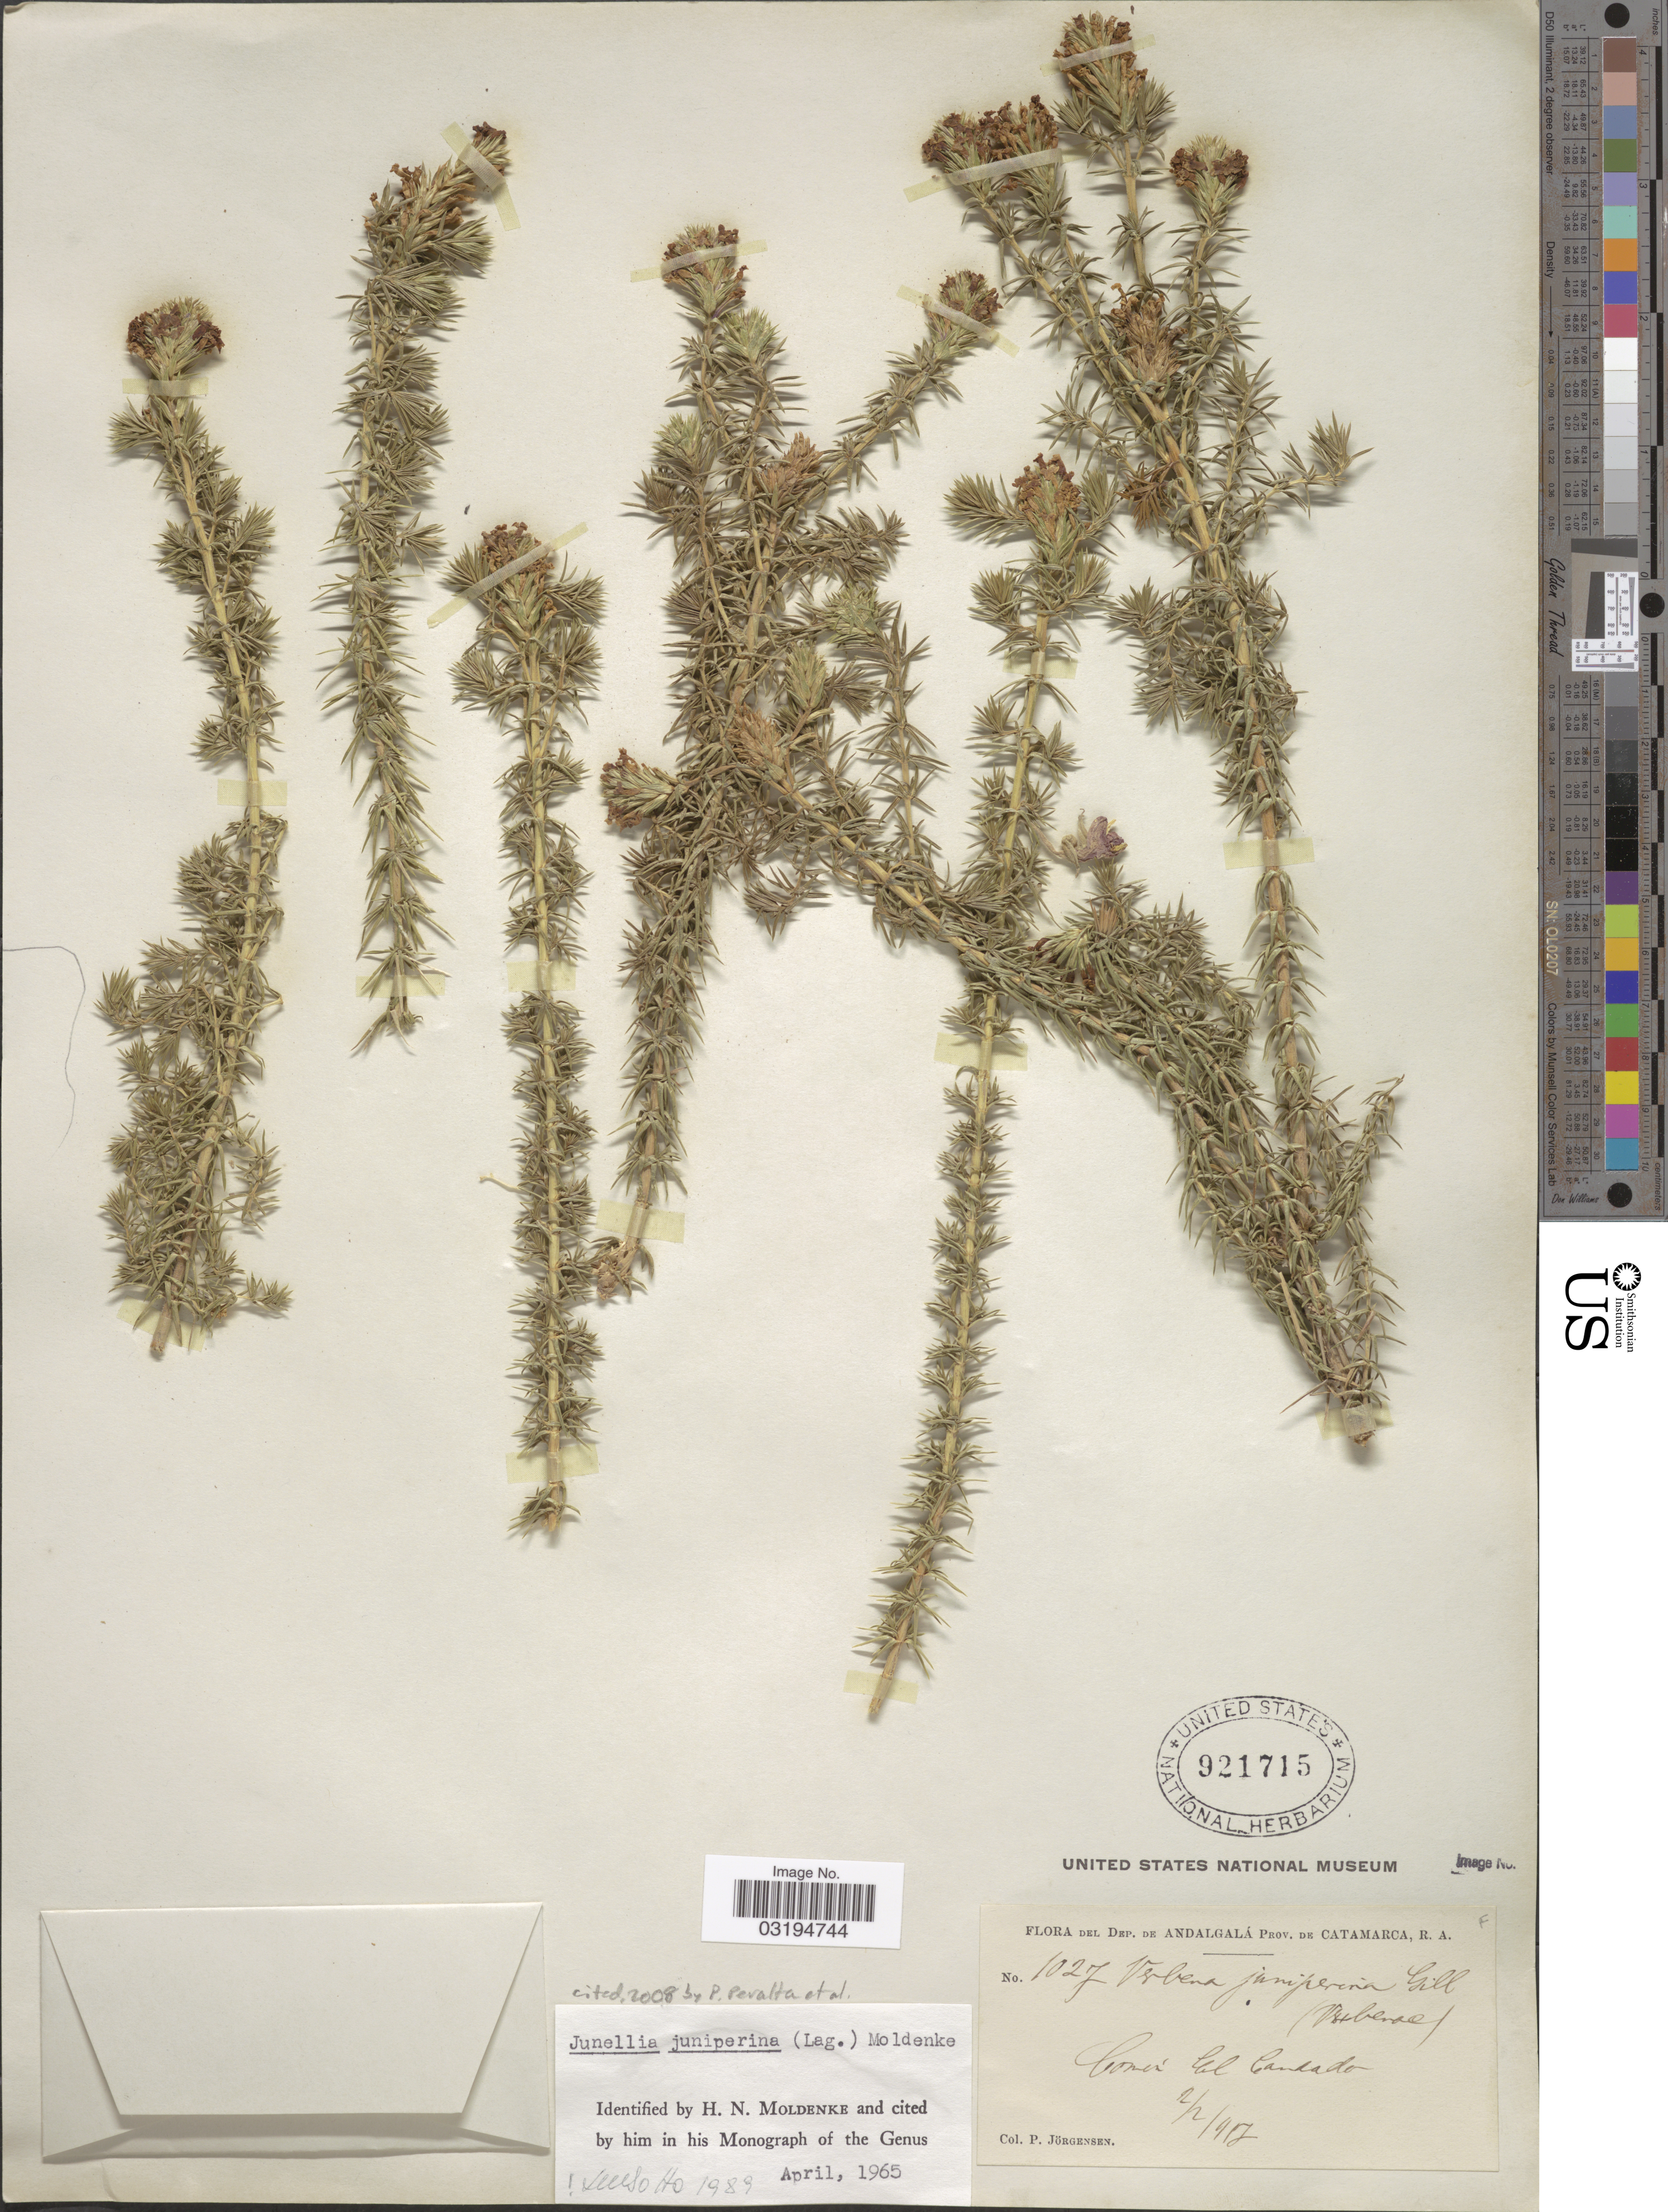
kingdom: Plantae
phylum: Tracheophyta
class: Magnoliopsida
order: Lamiales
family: Verbenaceae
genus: Junellia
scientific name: Junellia juniperina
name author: (Lag.) Moldenke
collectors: P. Jörgensen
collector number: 1027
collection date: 1917-02-02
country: Argentina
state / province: Catamarca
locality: Dep. de Andalgalá. Comun' El Candado.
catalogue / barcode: US 921715